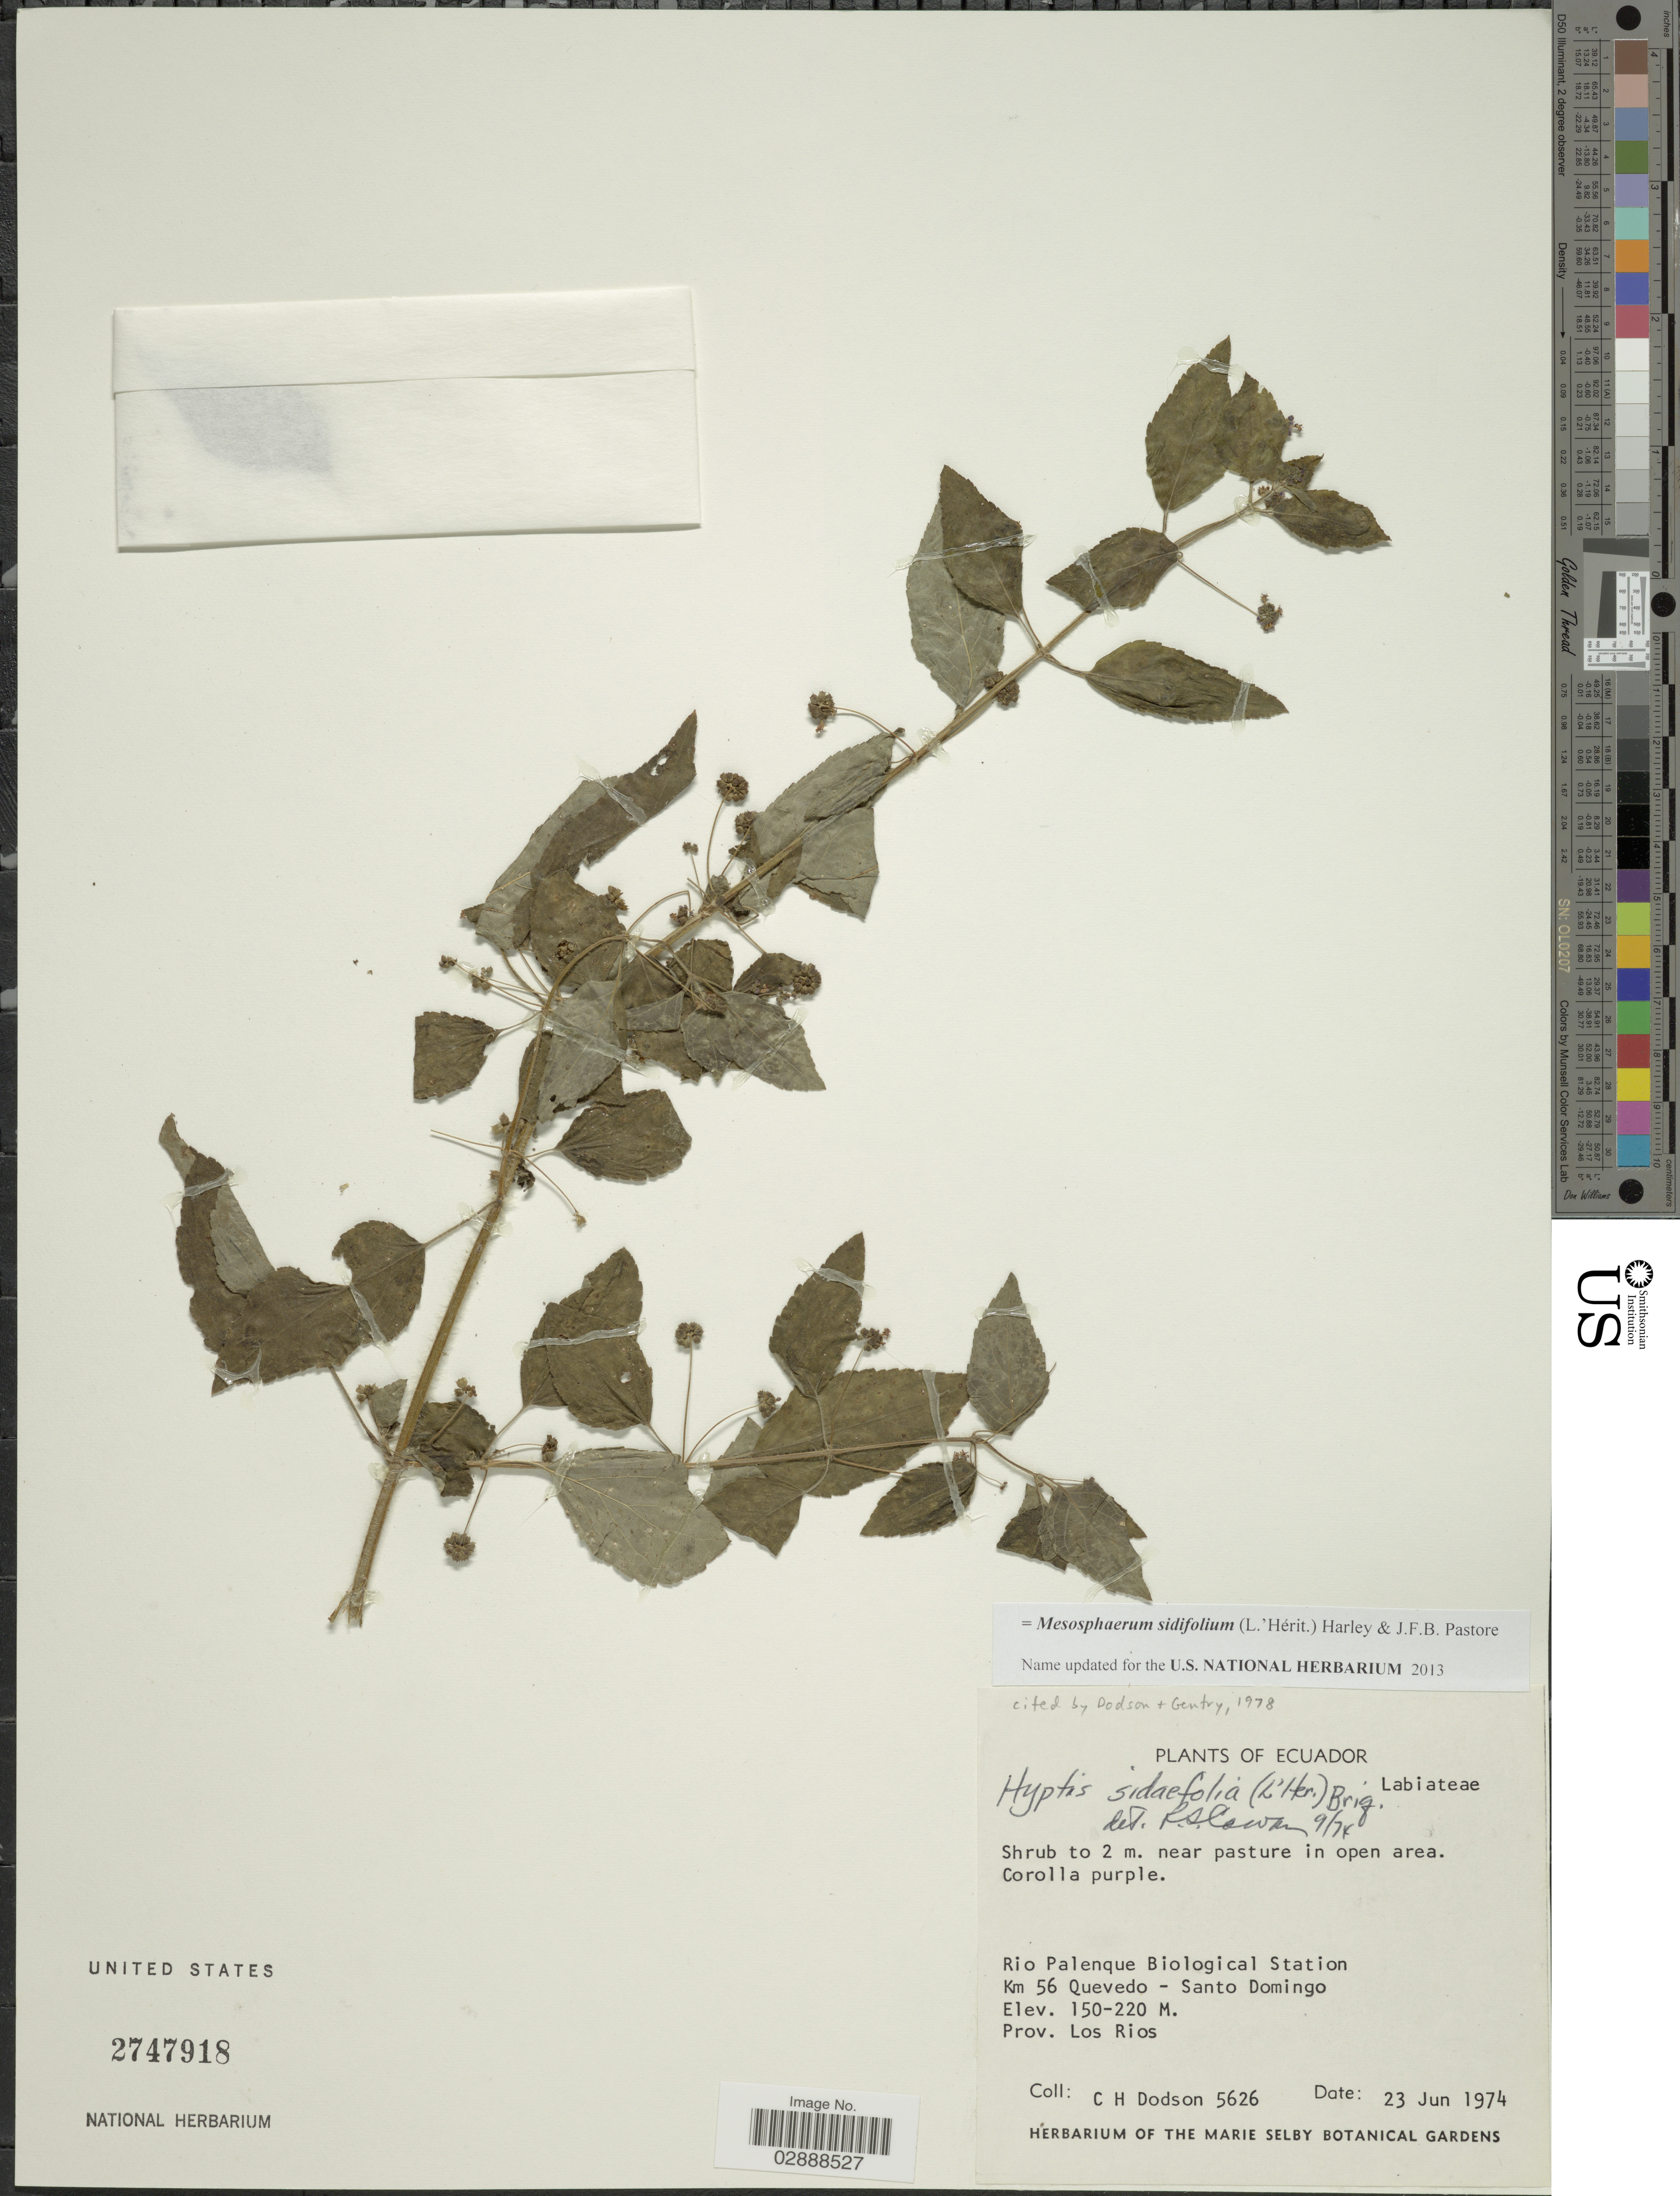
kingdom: Plantae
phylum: Tracheophyta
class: Magnoliopsida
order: Lamiales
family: Lamiaceae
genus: Mesosphaerum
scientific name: Mesosphaerum sidifolium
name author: (L'Hér.) Harley & J.F.B. Pastore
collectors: C. H. Dodson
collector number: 5626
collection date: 1974-06-23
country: Ecuador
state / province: Los Ríos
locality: Rio Palenque Biological Station Km 56 Quevedo - Santo Domingo.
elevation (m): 150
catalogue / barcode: US 2747918